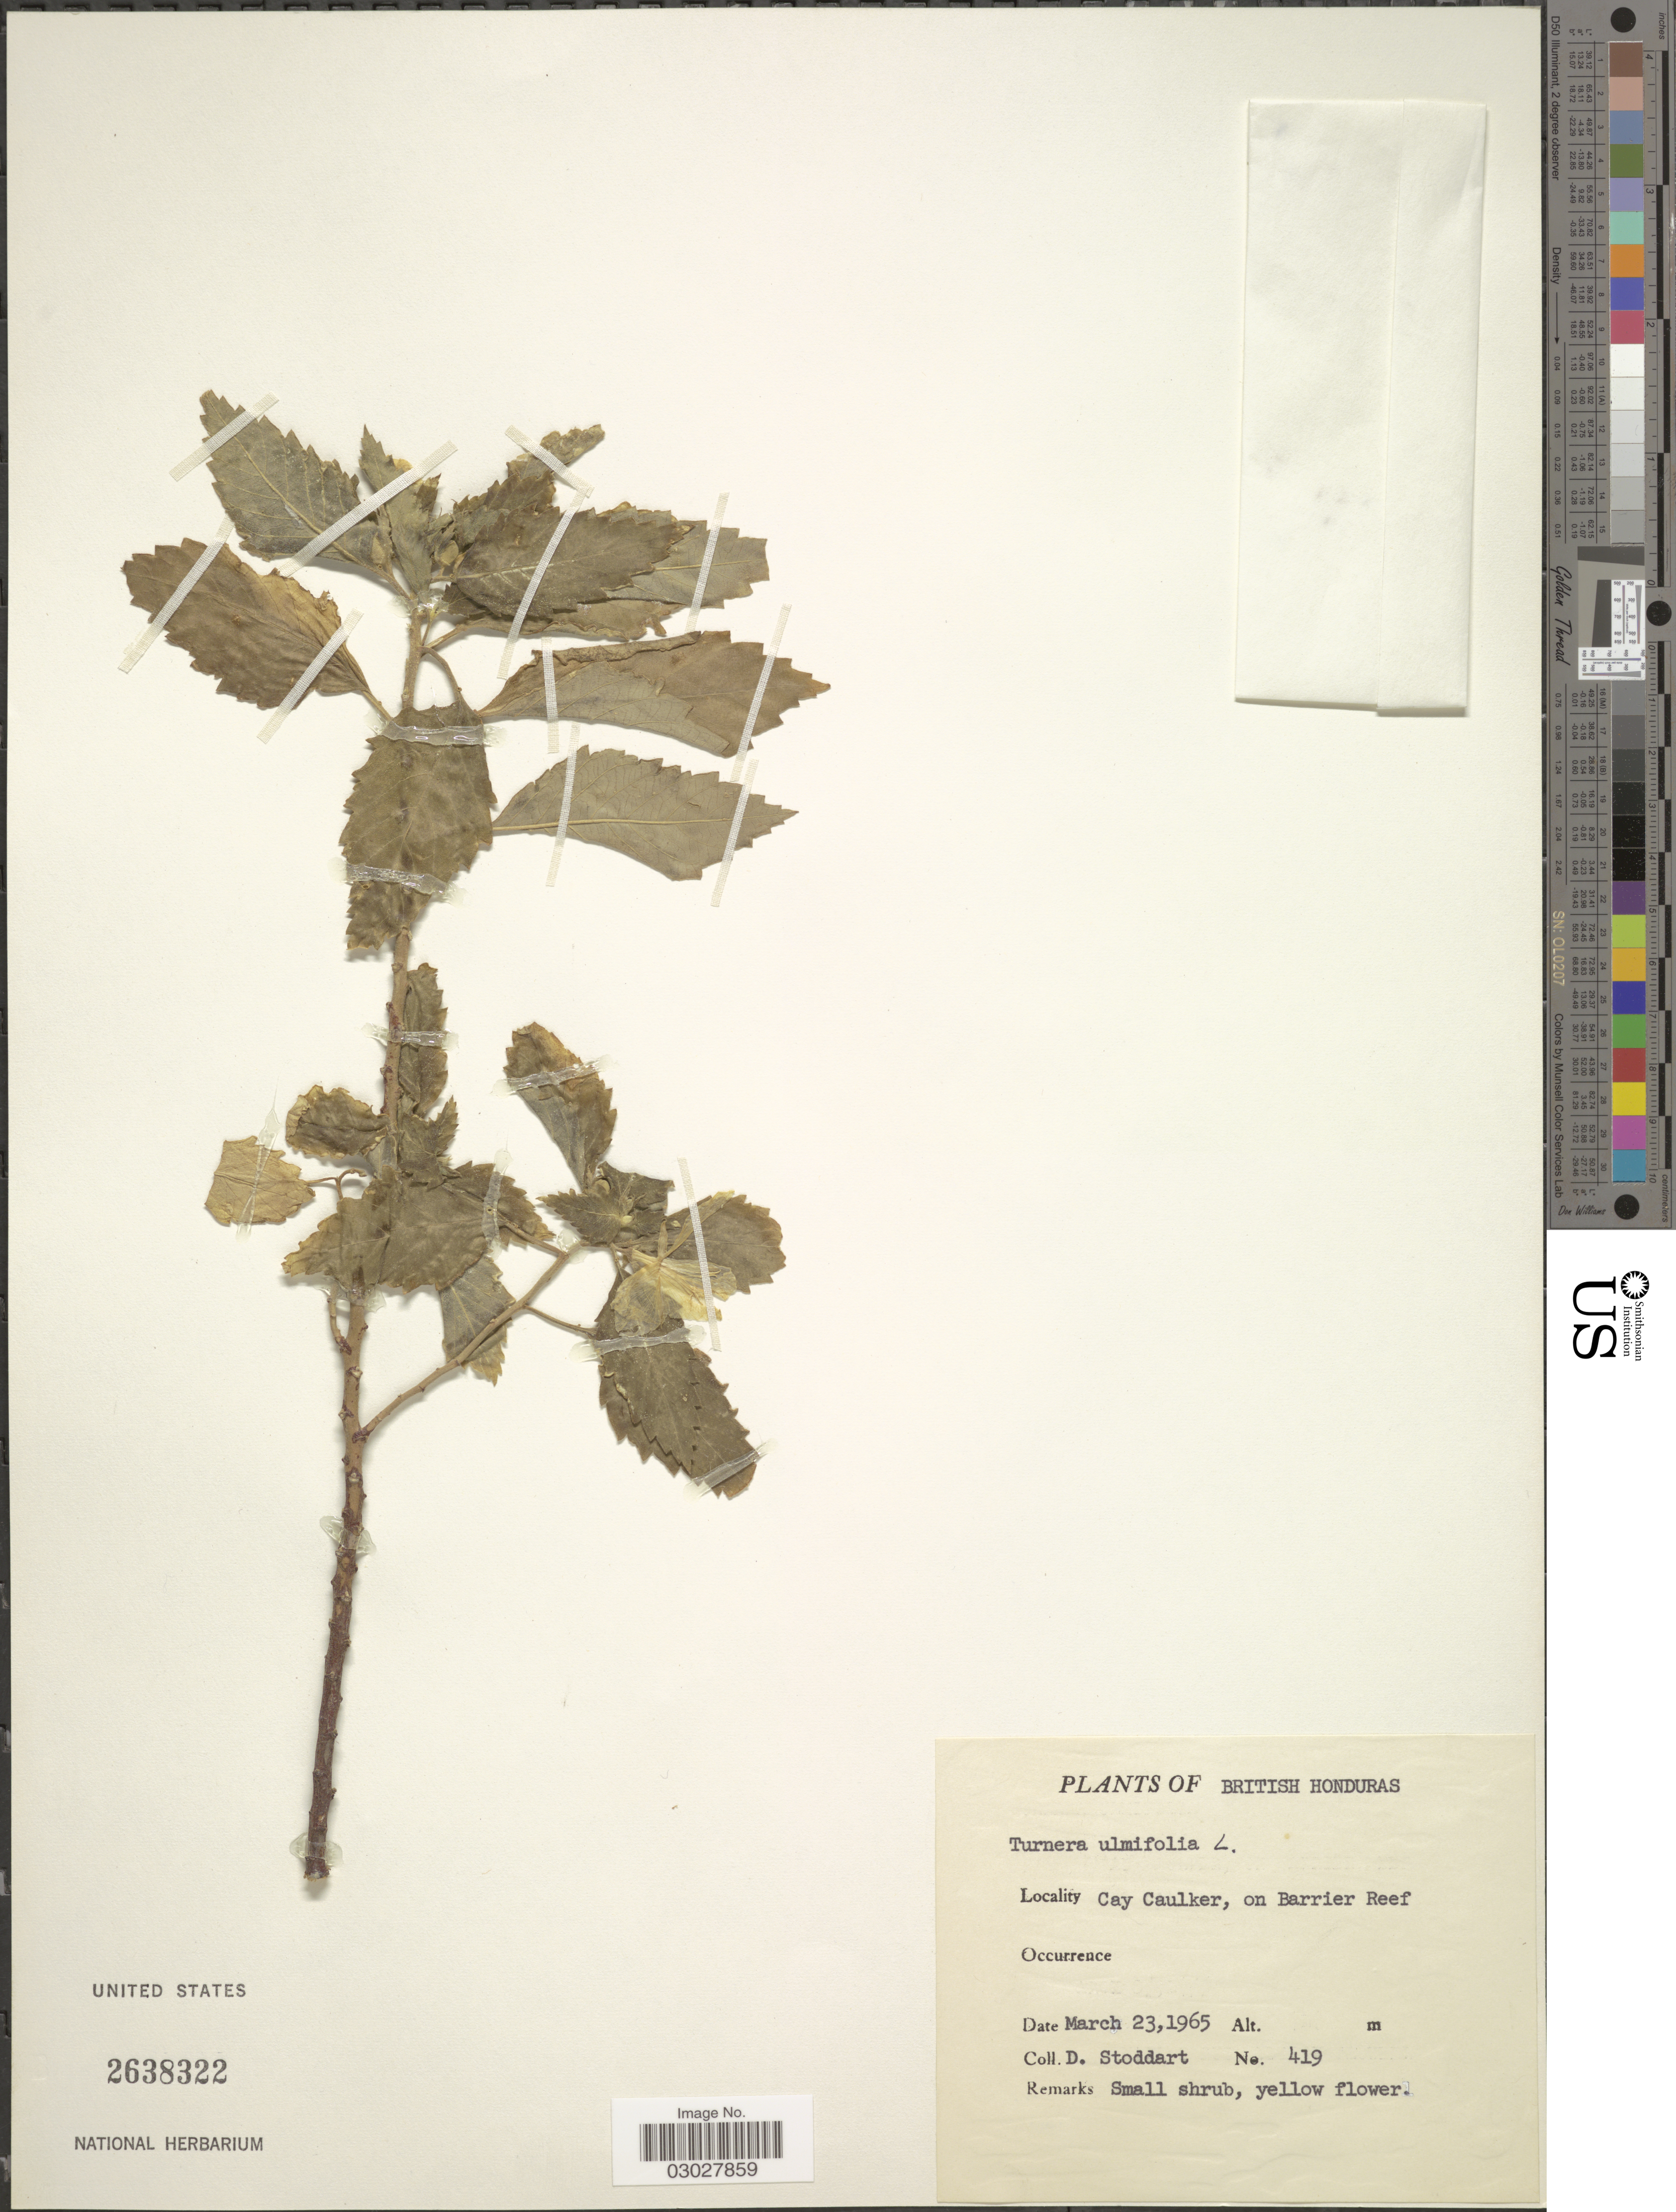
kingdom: Plantae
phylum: Tracheophyta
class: Magnoliopsida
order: Malpighiales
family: Turneraceae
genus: Turnera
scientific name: Turnera ulmifolia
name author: L.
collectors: D. Stoddart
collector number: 419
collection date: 1965-03-23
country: Belize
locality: British Honduras. Cay Caulker, on Barrier Reef.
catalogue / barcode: US 2638322